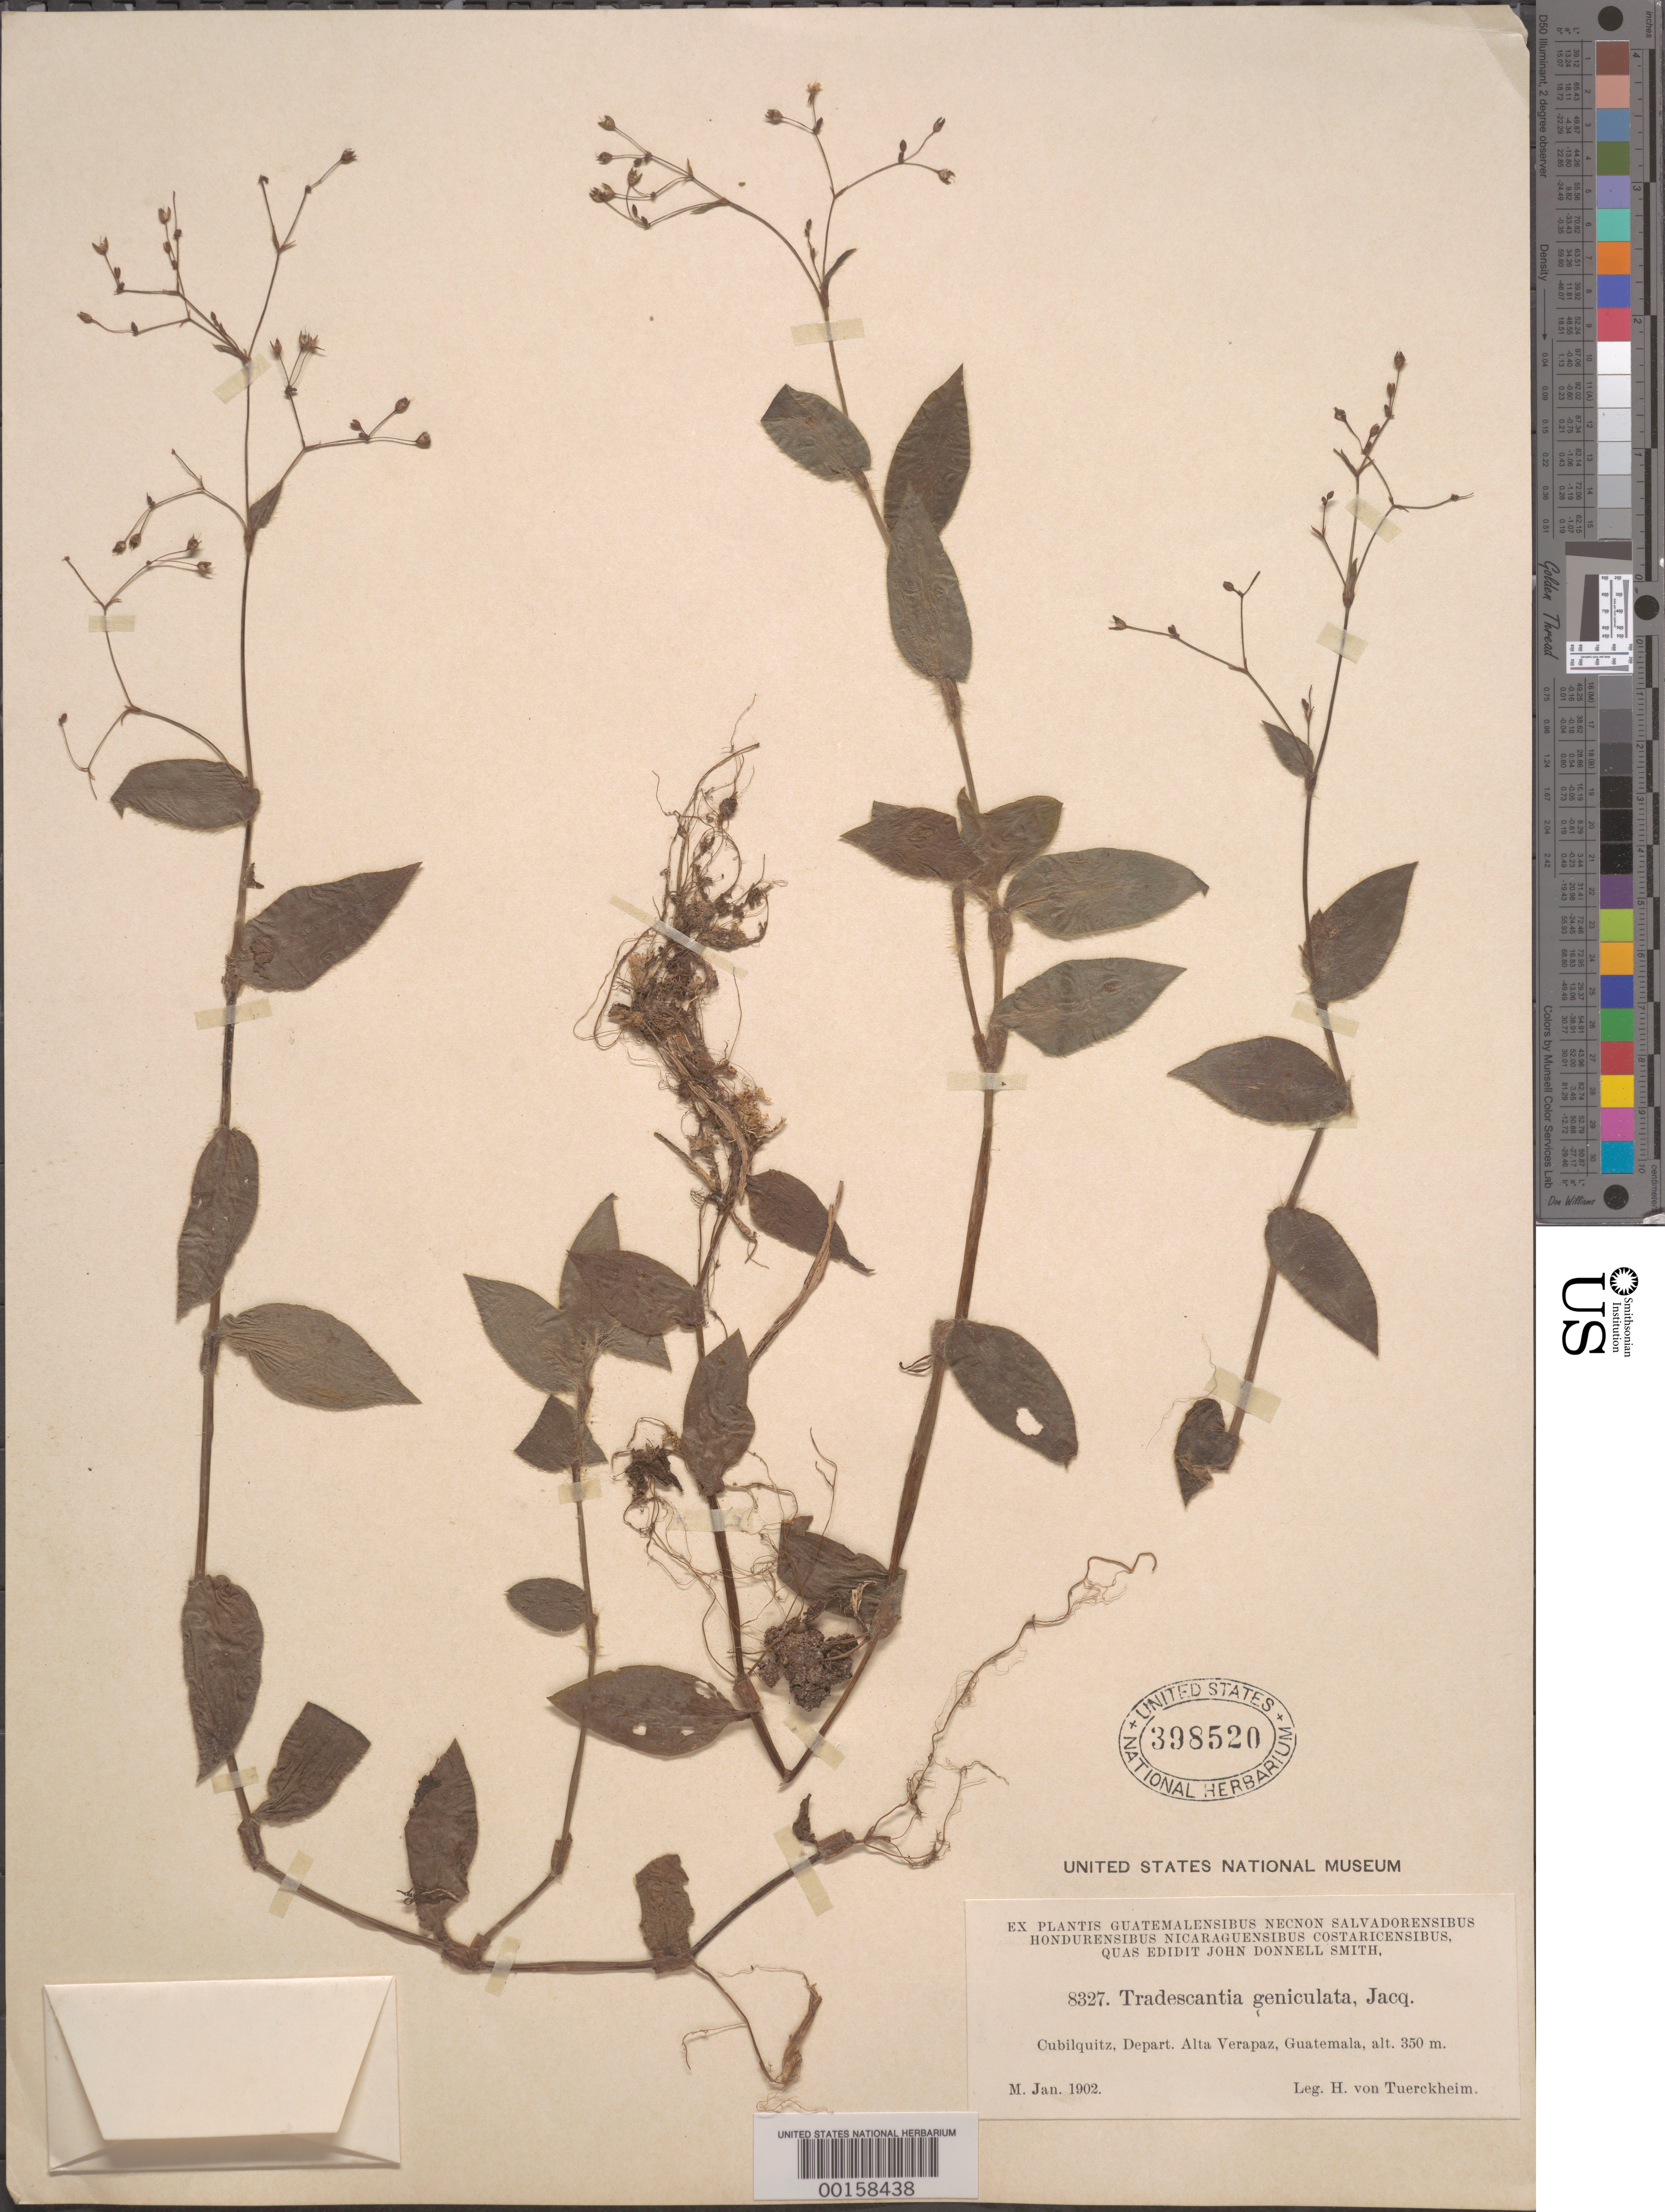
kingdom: Plantae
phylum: Tracheophyta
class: Liliopsida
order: Commelinales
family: Commelinaceae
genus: Gibasis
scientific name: Gibasis geniculata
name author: (Jacq.) Rohweder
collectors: H. von Türckheim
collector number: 8327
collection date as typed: Jan 1902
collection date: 1902-01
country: Guatemala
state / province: Alta Verapaz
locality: Cubilquitz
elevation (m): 350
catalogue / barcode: US 398520